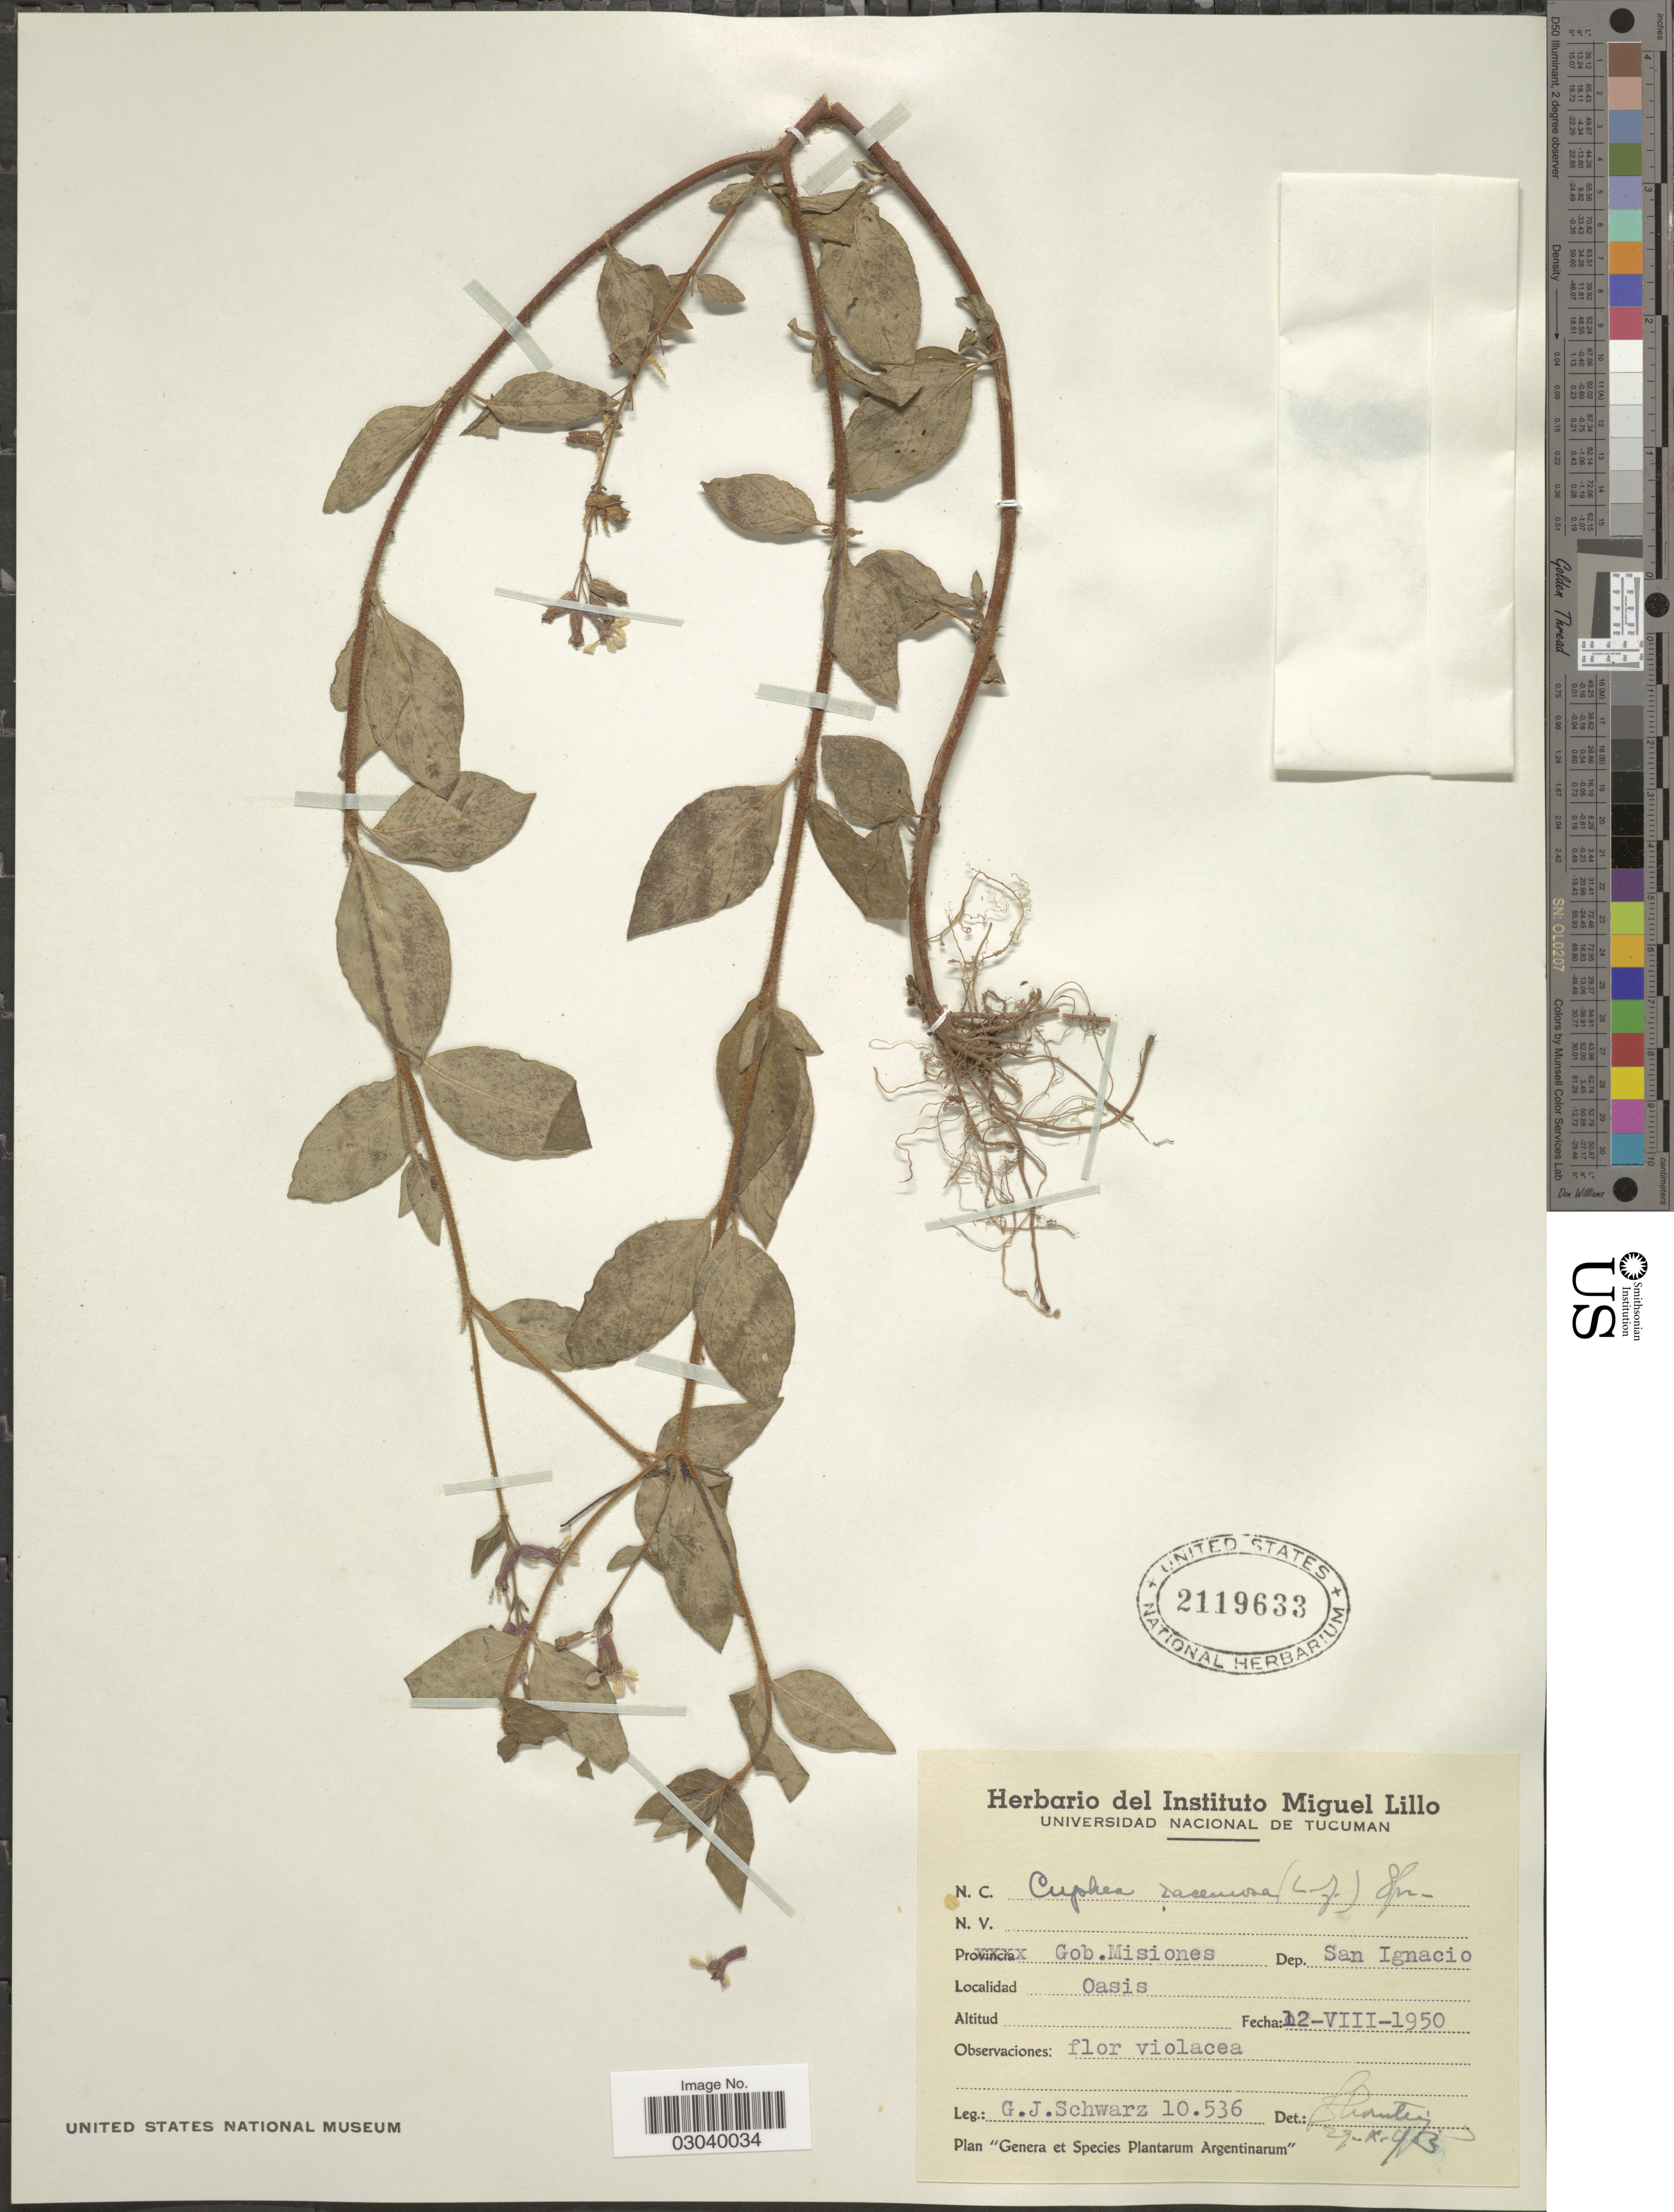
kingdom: Plantae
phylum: Tracheophyta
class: Magnoliopsida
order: Myrtales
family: Lythraceae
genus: Cuphea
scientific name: Cuphea racemosa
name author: (L. f.) Spreng.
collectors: G. J. Schwarz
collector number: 10536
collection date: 1950-08-12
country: Argentina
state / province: Misiones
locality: Gob. Misiones, Dep. San Ignacio, Oasis.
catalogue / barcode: US 2119633